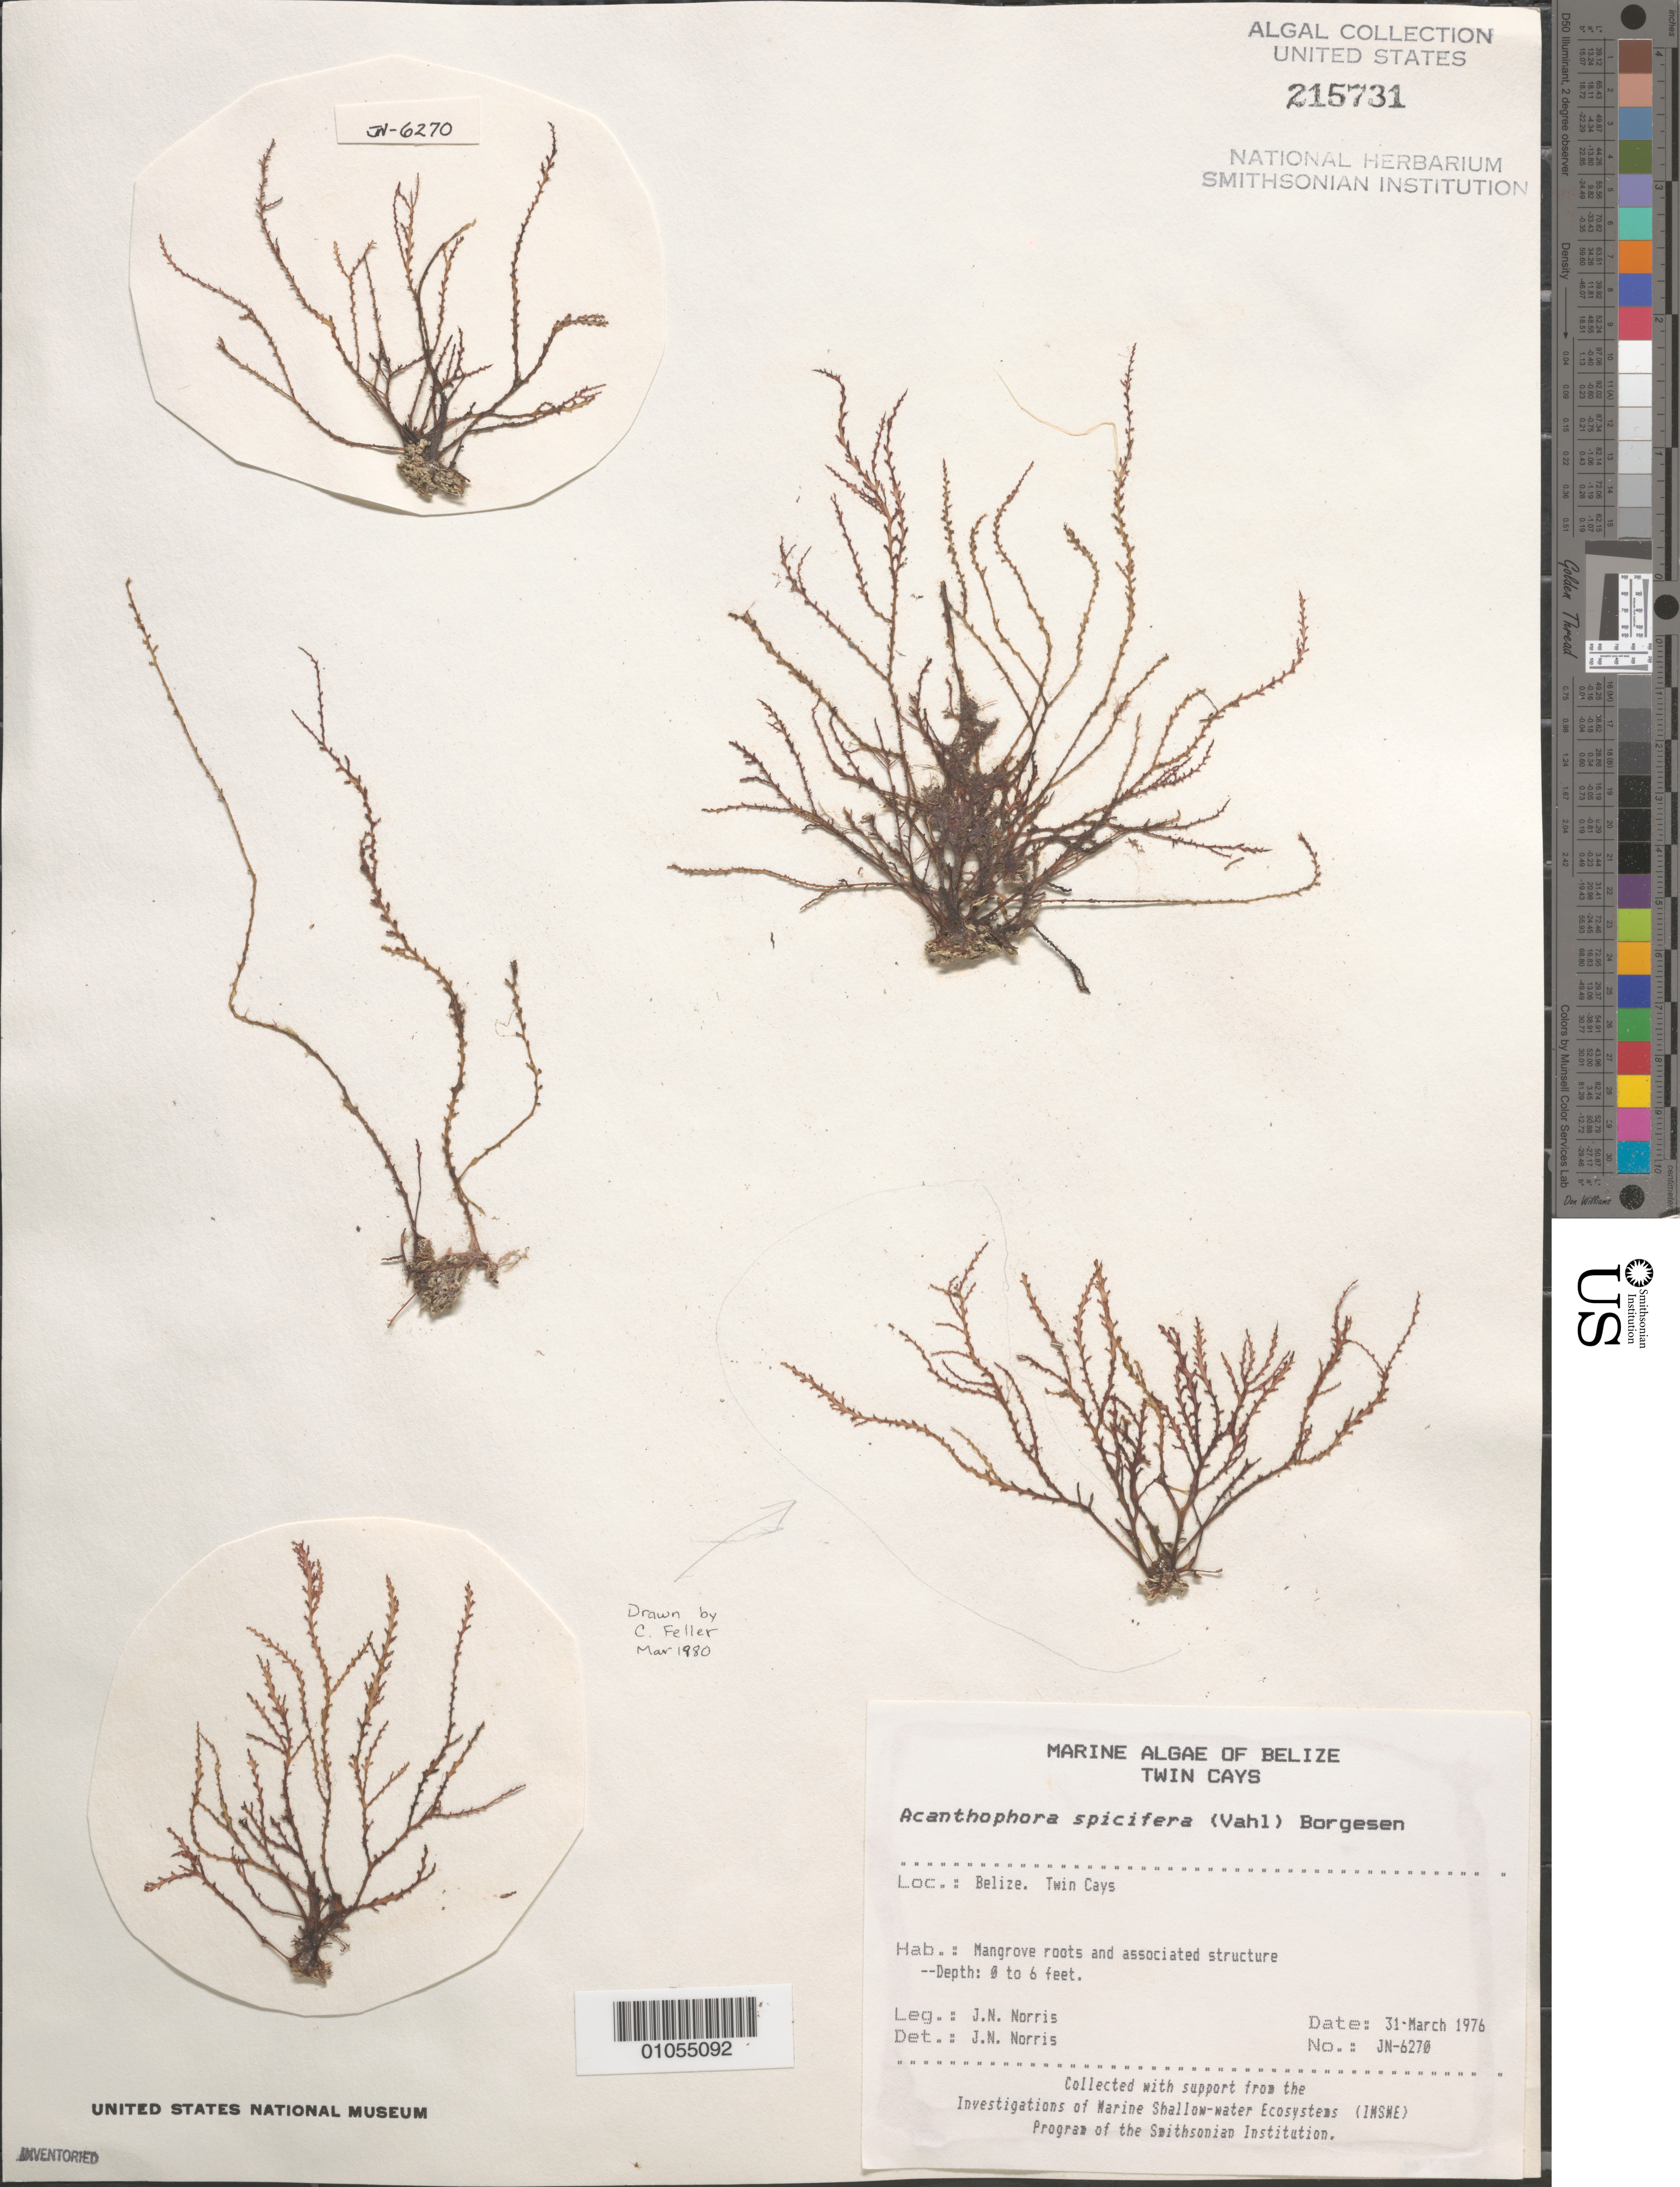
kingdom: Plantae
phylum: Rhodophyta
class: Florideophyceae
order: Ceramiales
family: Rhodomelaceae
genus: Acanthophora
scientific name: Acanthophora spicifera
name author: (Vahl) Børgesen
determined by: Norris, James N.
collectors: J. N. Norris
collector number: JN-6270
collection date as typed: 31 Mar 1976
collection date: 1976-03-31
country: Belize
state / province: Stann Creek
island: Twin Cays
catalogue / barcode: US 215731